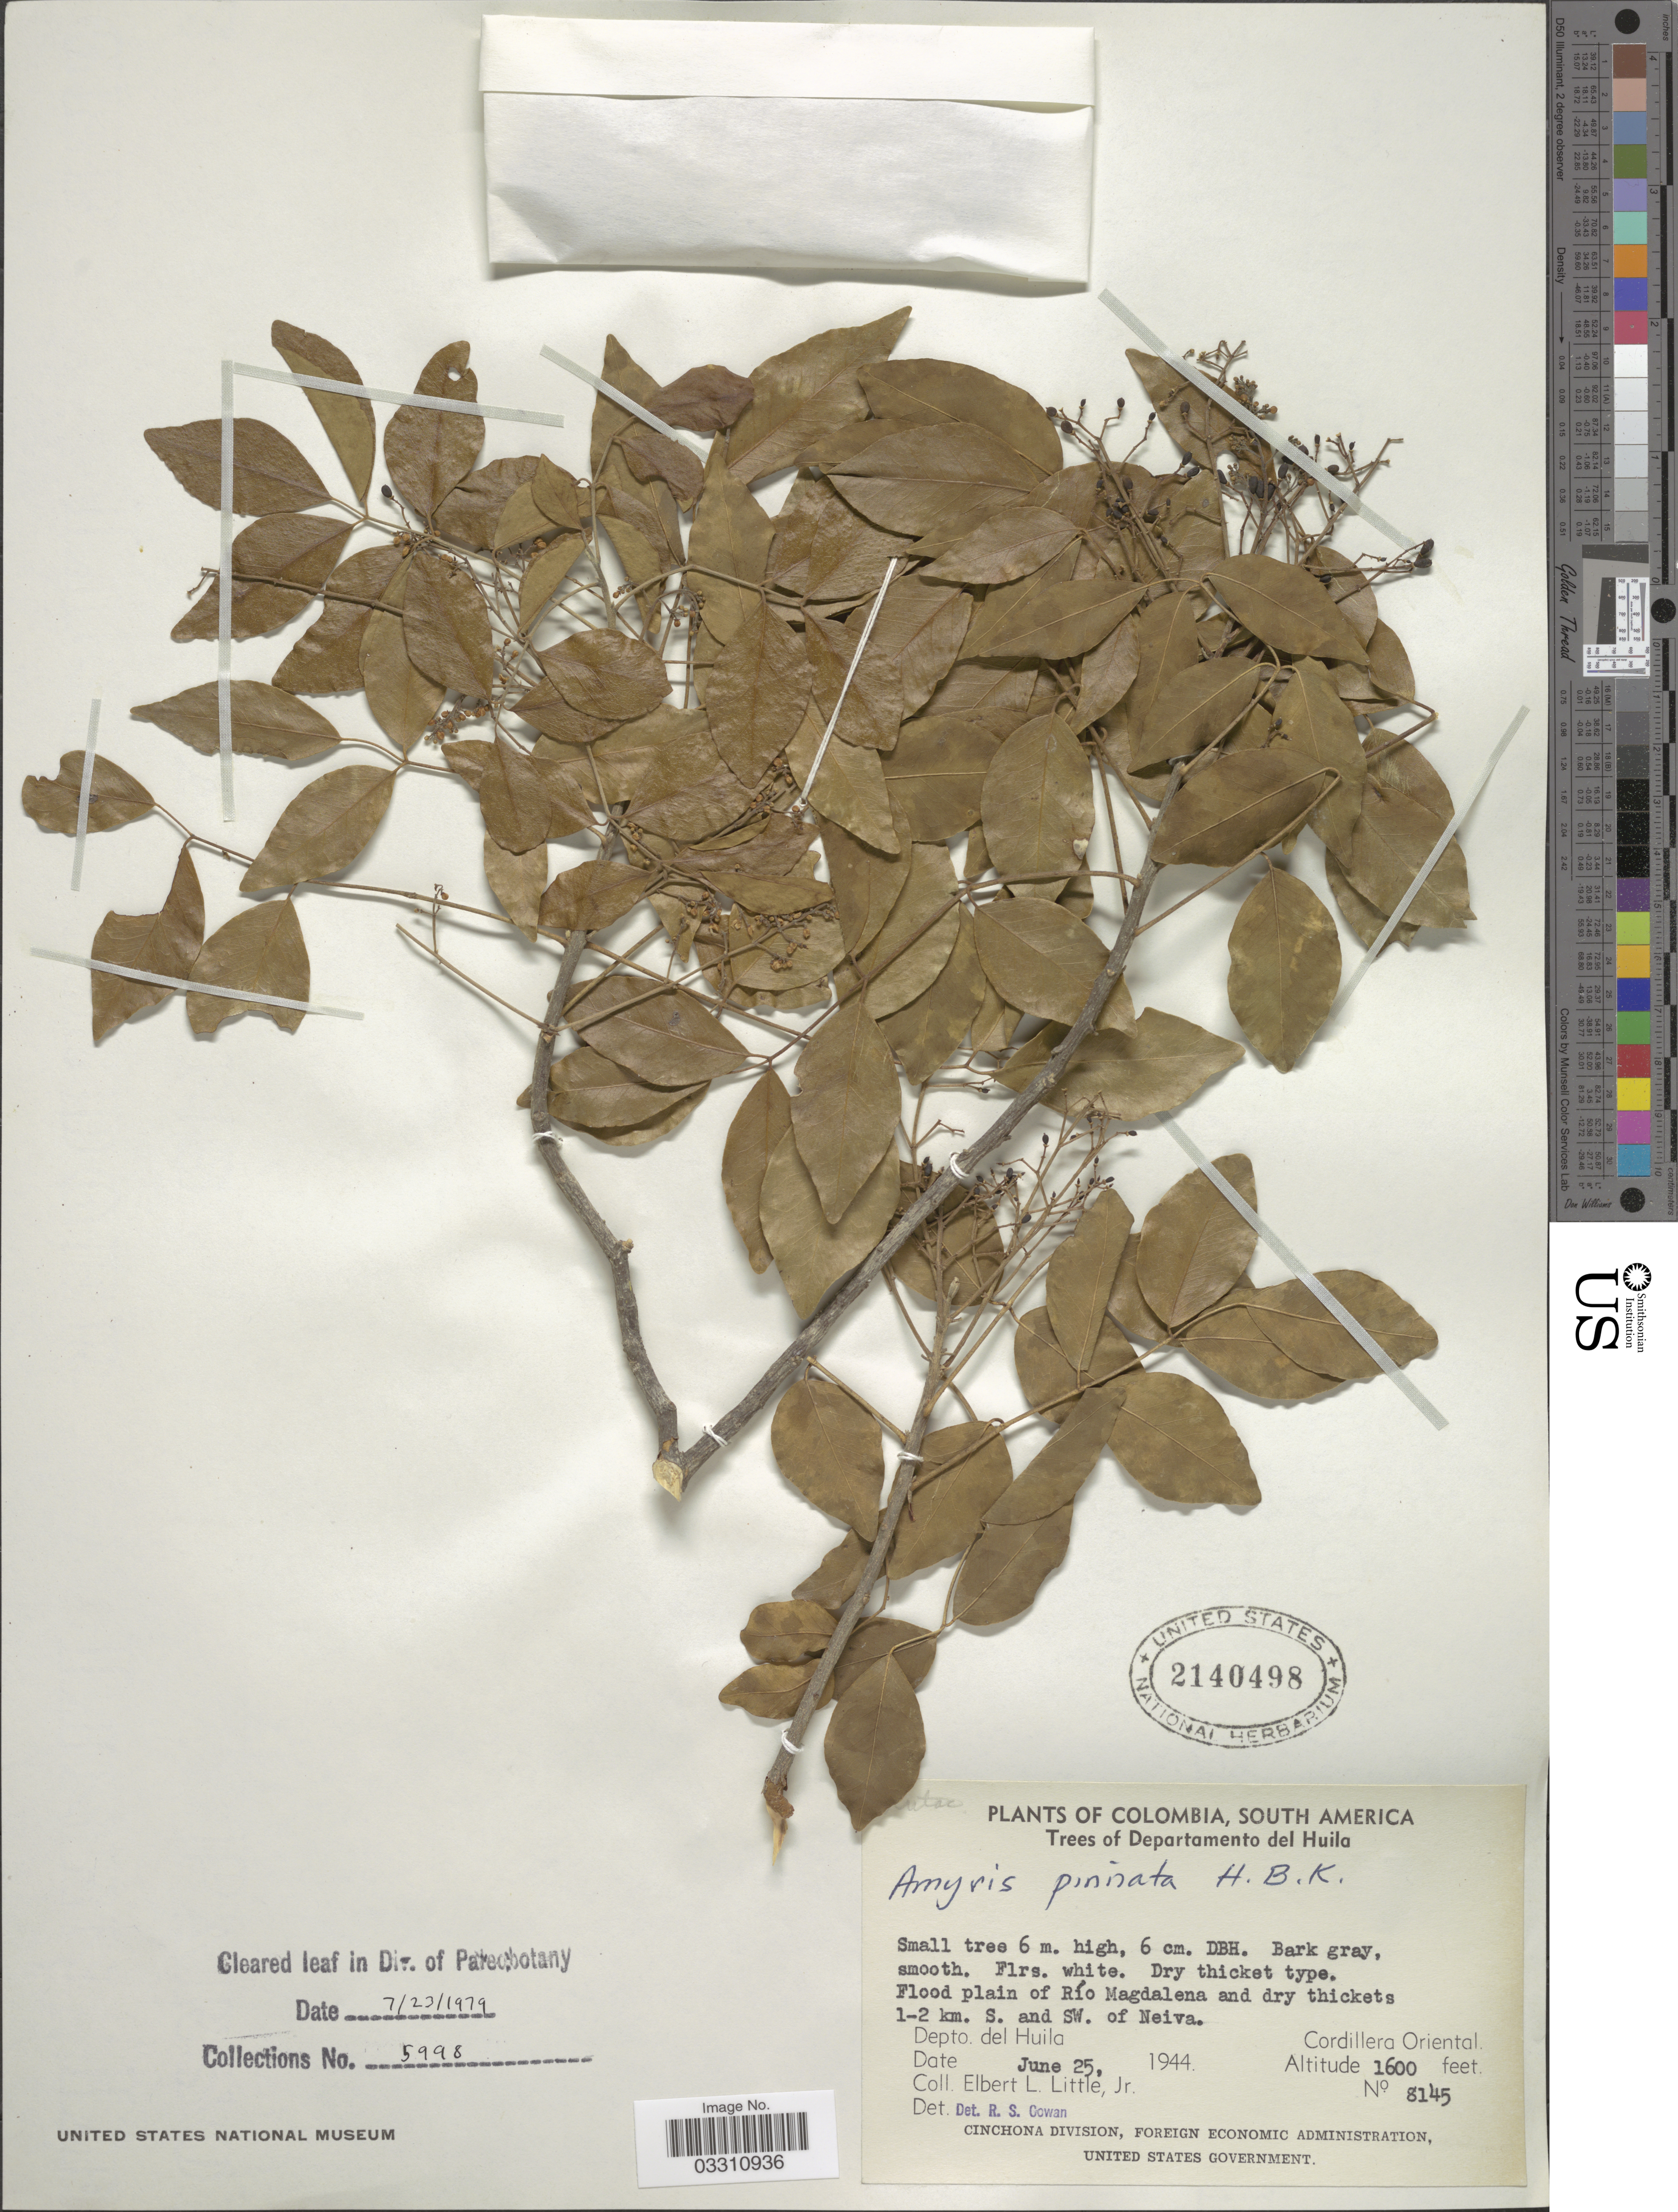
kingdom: Plantae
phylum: Tracheophyta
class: Magnoliopsida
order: Sapindales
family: Rutaceae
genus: Amyris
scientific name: Amyris pinnata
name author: Kunth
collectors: E. L. Little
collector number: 8145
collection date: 1944-06-25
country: Colombia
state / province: Huila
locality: Departamento del Huila, Flood plain of Río Magdalena and dry thickets 1-2 km. S. and SW. of Neiva, Depto. del Huila, Cordillera Oriental.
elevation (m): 488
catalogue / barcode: US 2140498